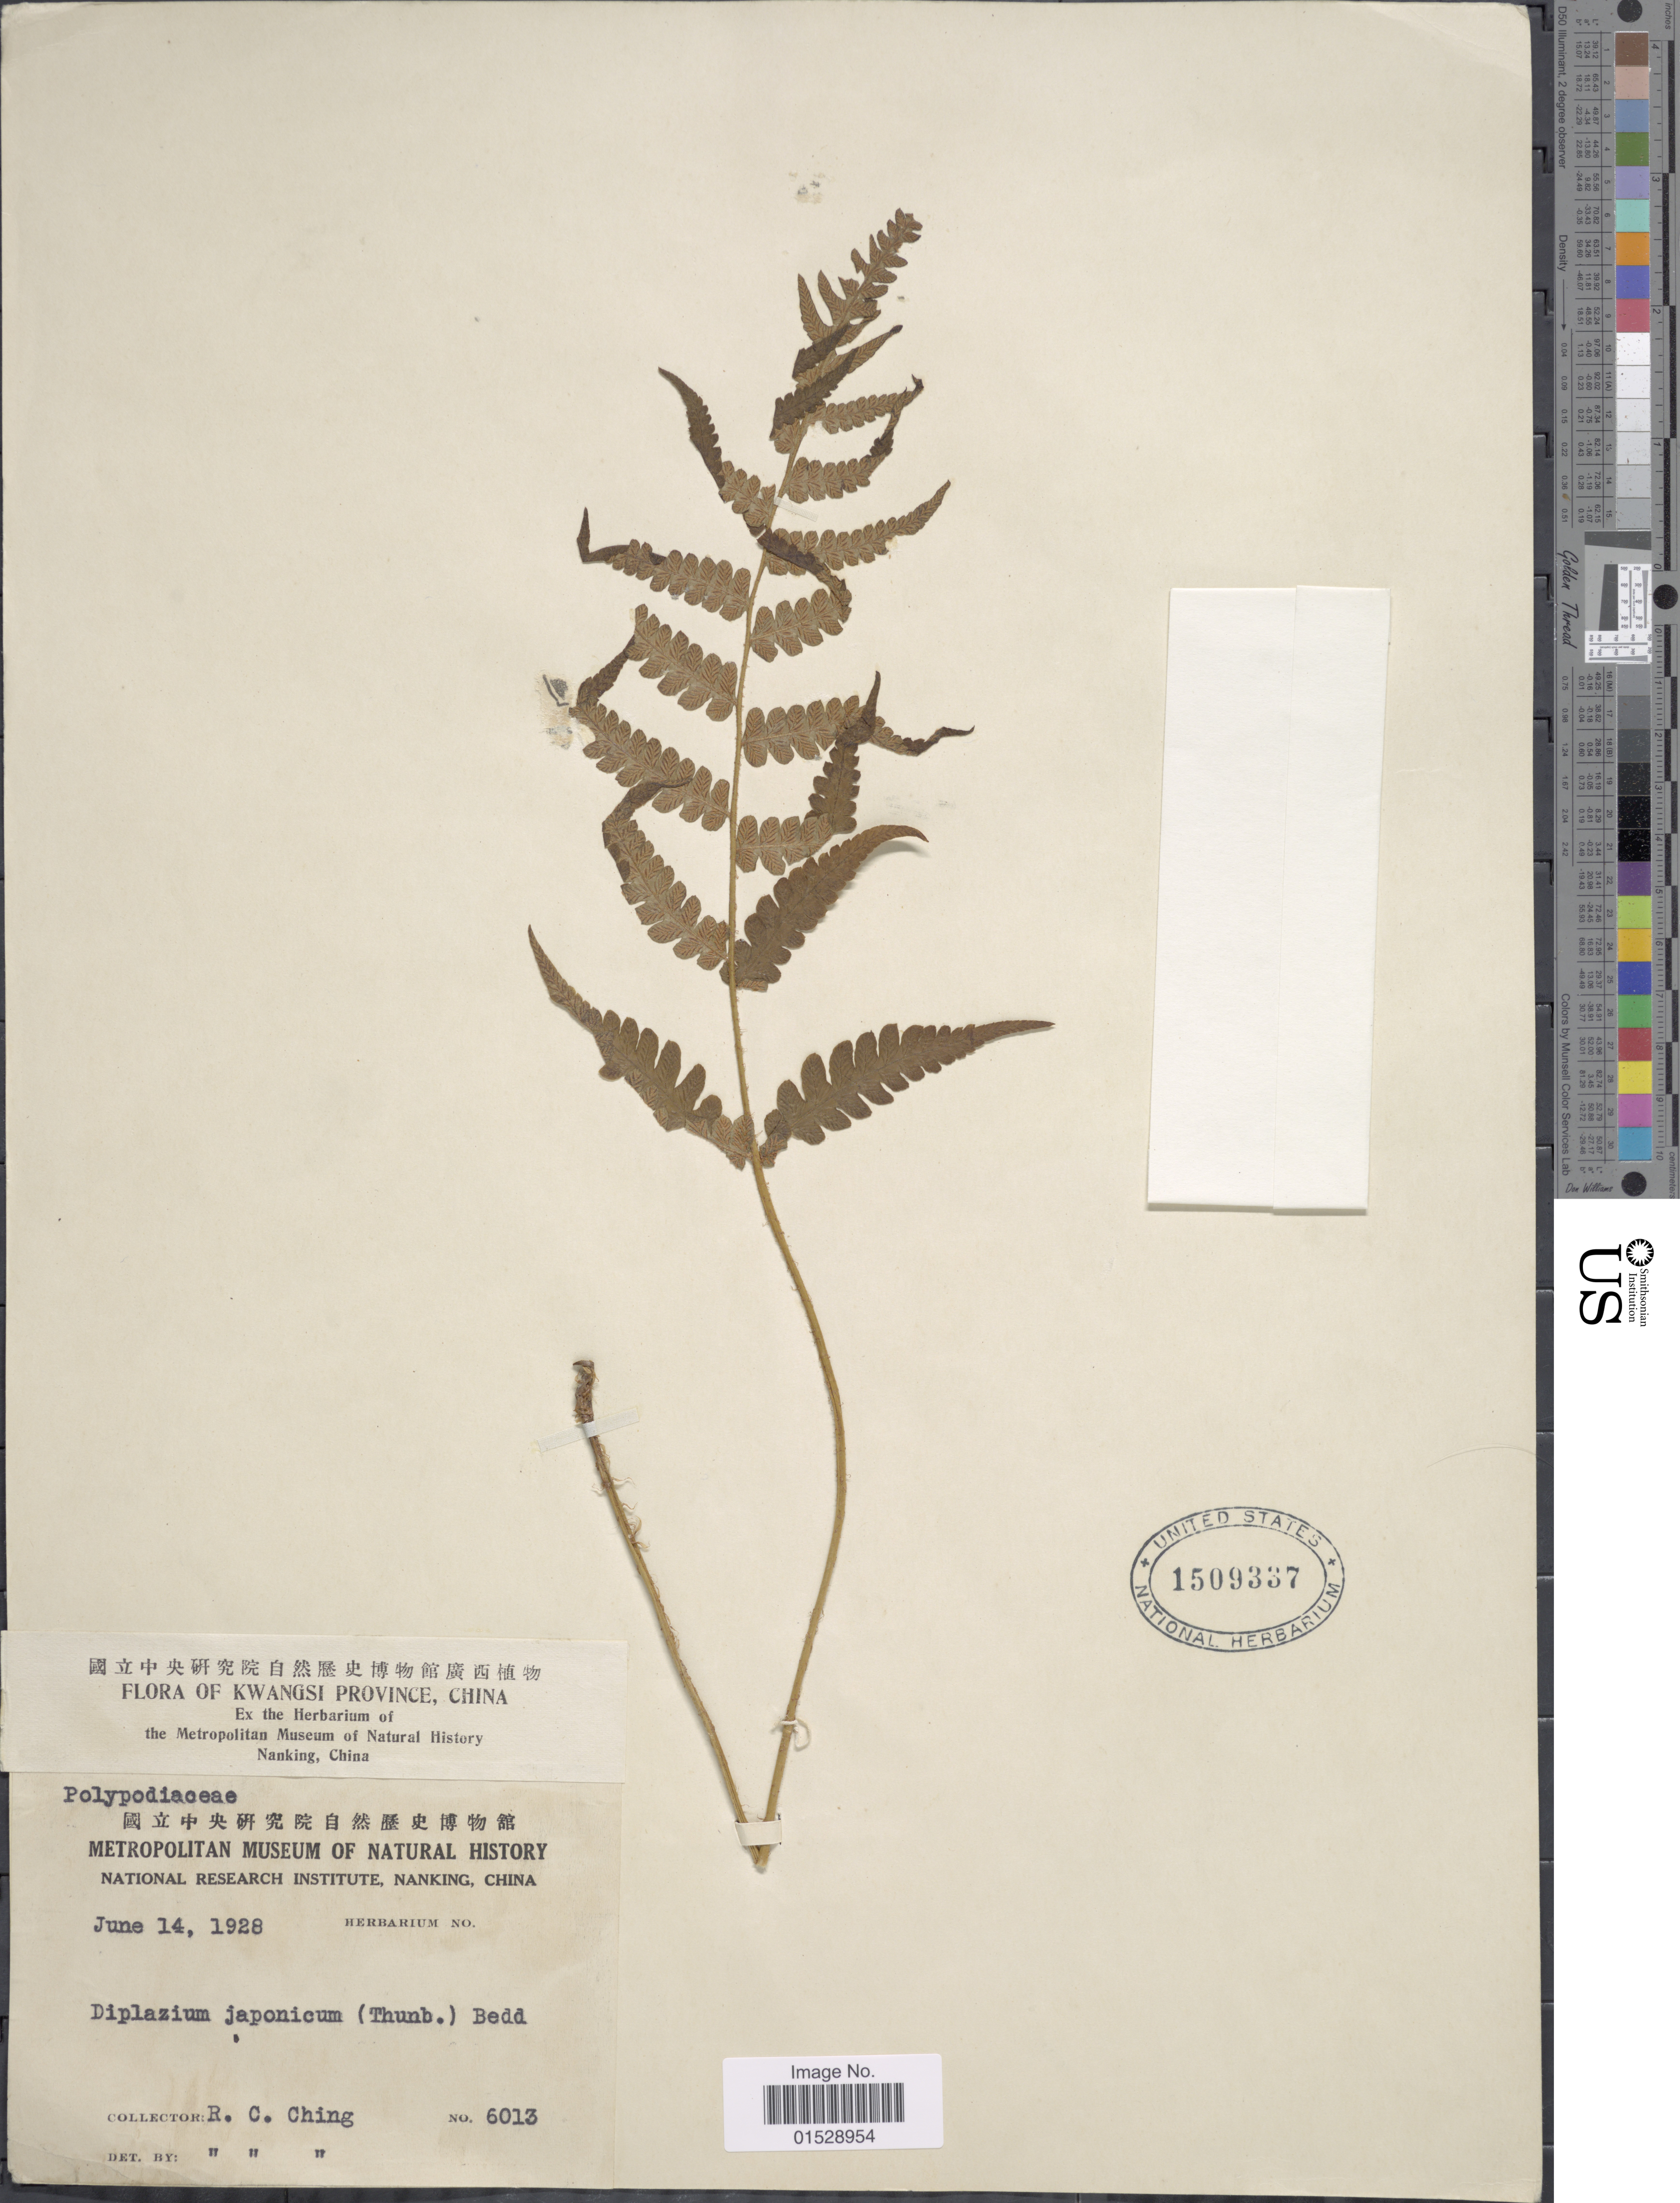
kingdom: Plantae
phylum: Tracheophyta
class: Polypodiopsida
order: Polypodiales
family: Athyriaceae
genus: Deparia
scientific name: Deparia japonica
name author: (Thunb.) M. Kato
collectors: R. C. Ching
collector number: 6013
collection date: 1928-06-14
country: China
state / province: Guangxi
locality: Kwangsi province, China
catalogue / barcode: US 1509337